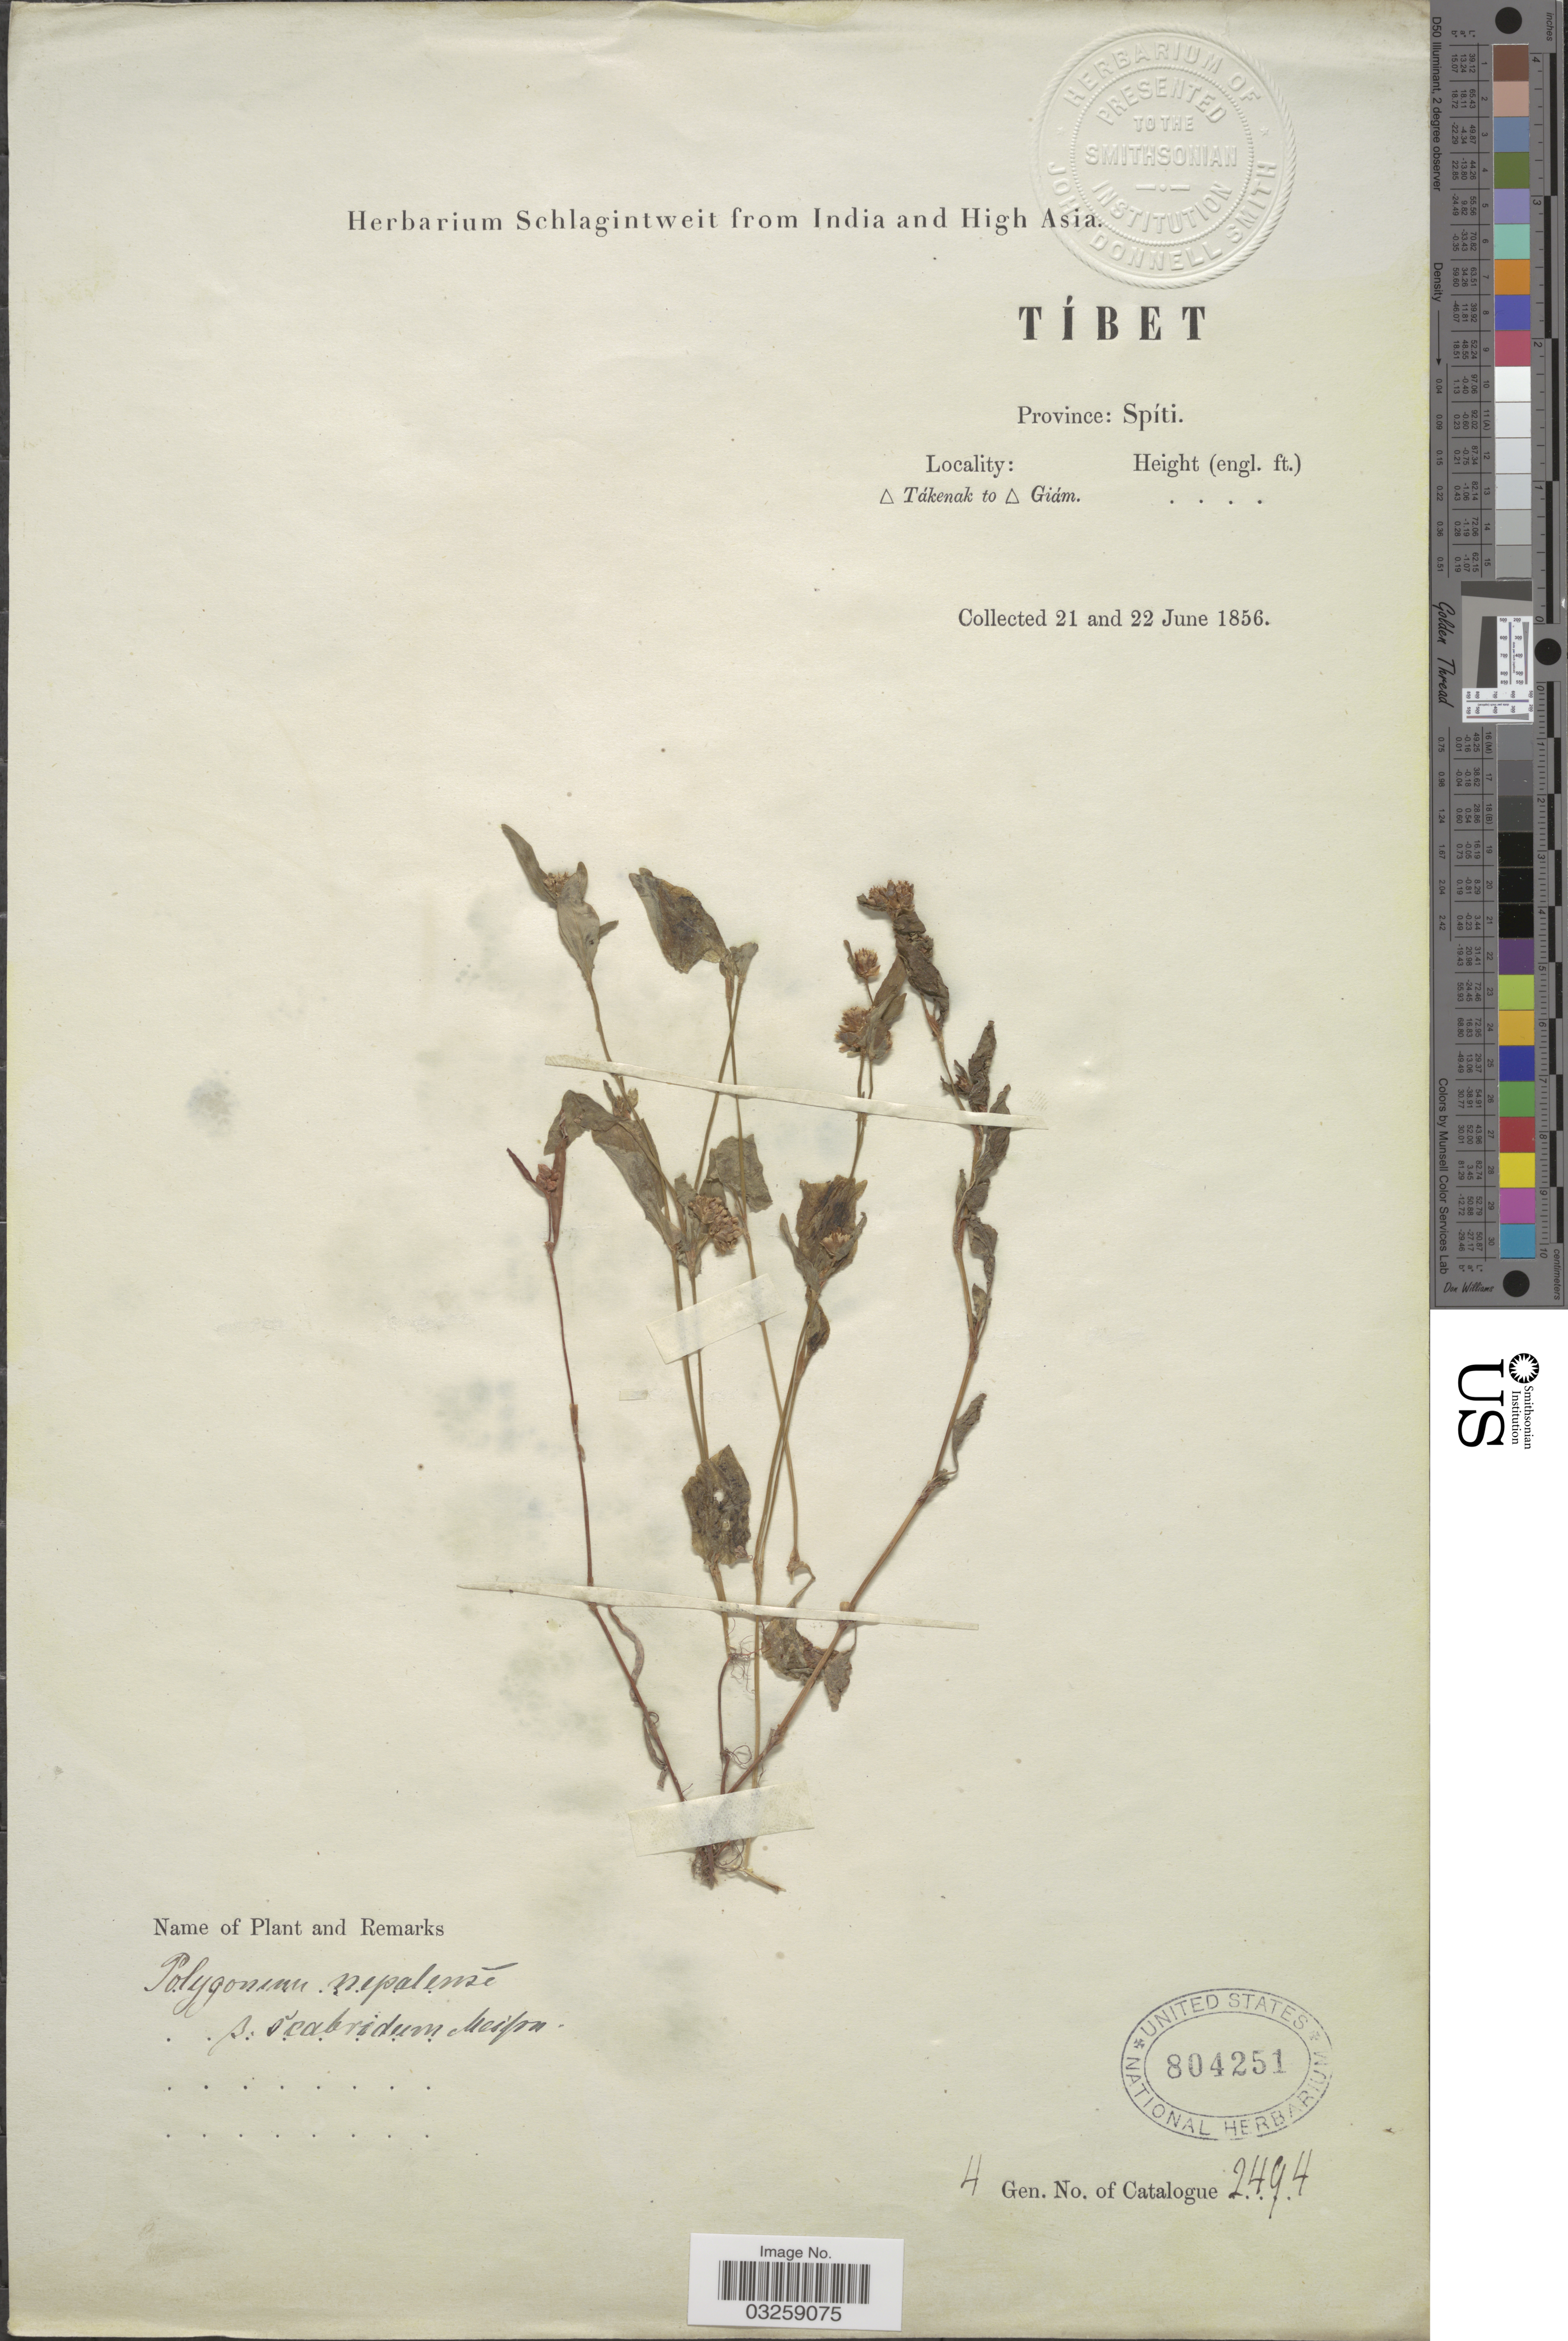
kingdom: Plantae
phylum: Tracheophyta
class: Magnoliopsida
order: Caryophyllales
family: Polygonaceae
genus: Polygonum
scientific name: Polygonum nepalense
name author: Meisn.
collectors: ex herb. Schlagintweit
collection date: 1856-06-21/1856-06-22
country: China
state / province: Xizang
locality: Tíbet. Province: Spíti. Tákenak to Giám.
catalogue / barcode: US 804251